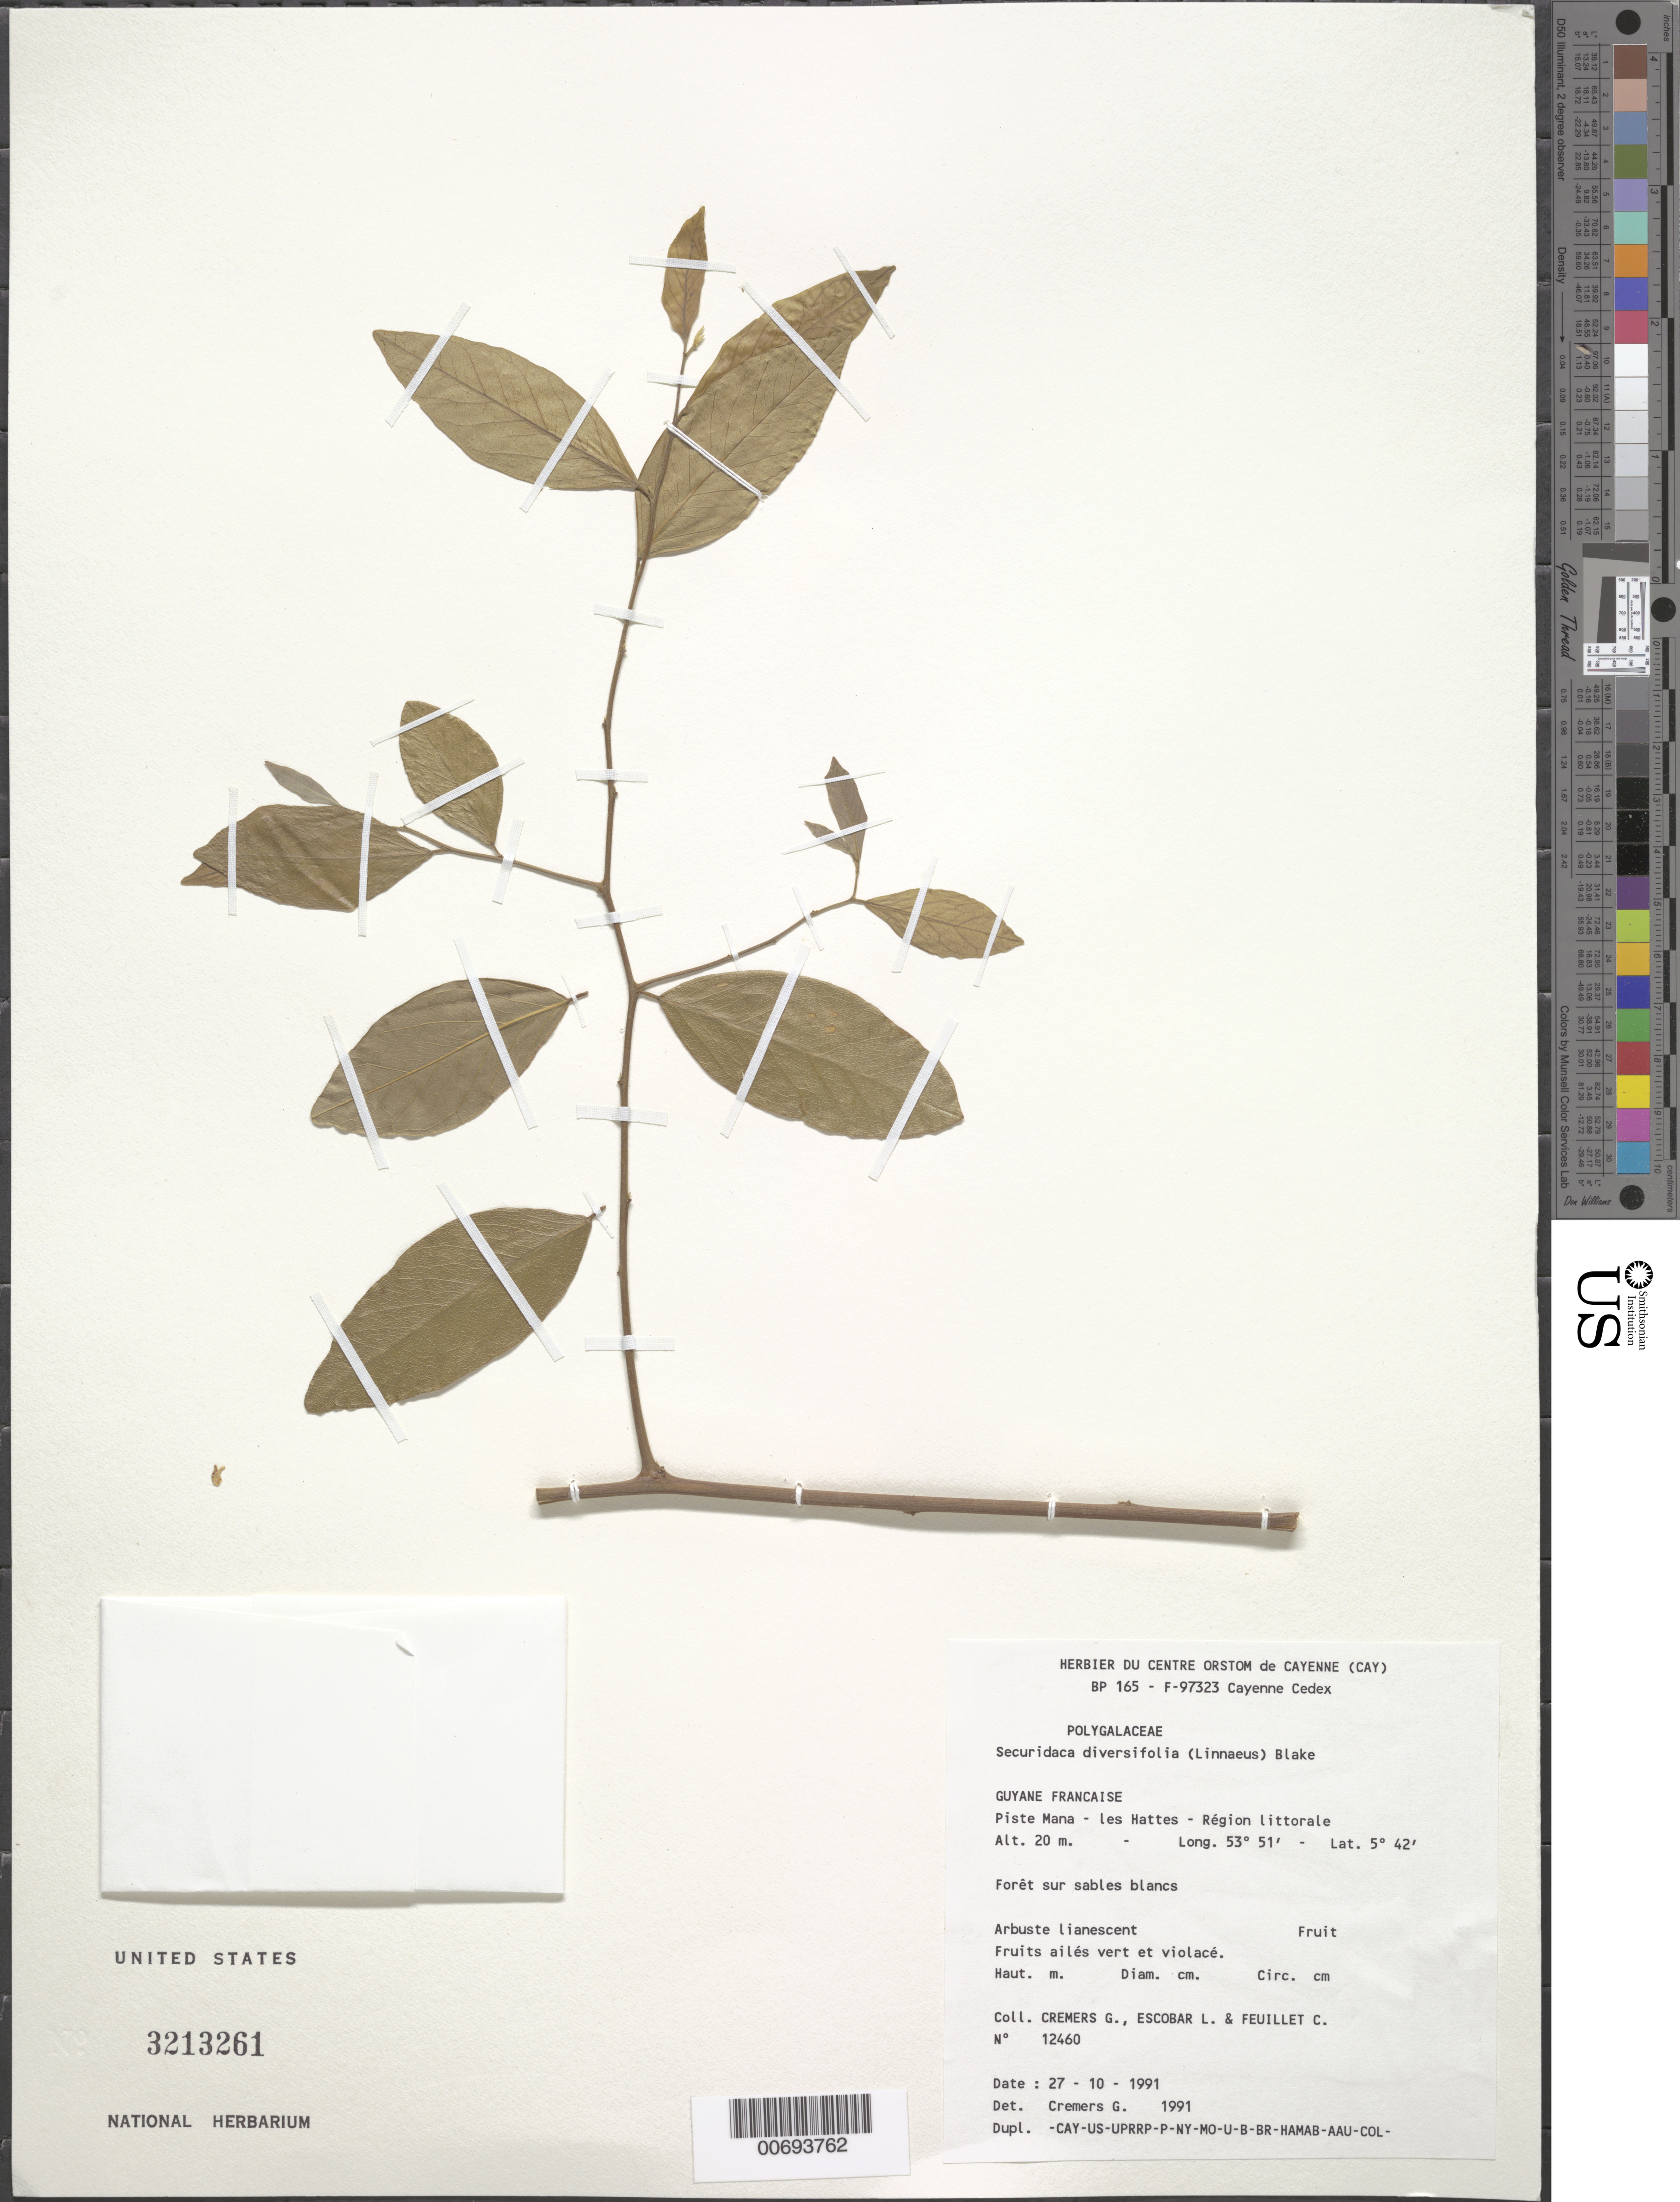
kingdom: Plantae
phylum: Tracheophyta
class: Magnoliopsida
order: Fabales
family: Polygalaceae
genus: Securidaca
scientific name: Securidaca diversifolia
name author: (L.) S.F. Blake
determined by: Jacobs-Brouwer, A.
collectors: G. Cremers, L. Escobar & C. Feuillet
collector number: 12460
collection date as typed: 27-Oct-91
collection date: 1991-10-27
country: French Guiana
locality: Piste Mana, les Hattes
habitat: Forest on white sand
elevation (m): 20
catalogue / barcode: US 3213261